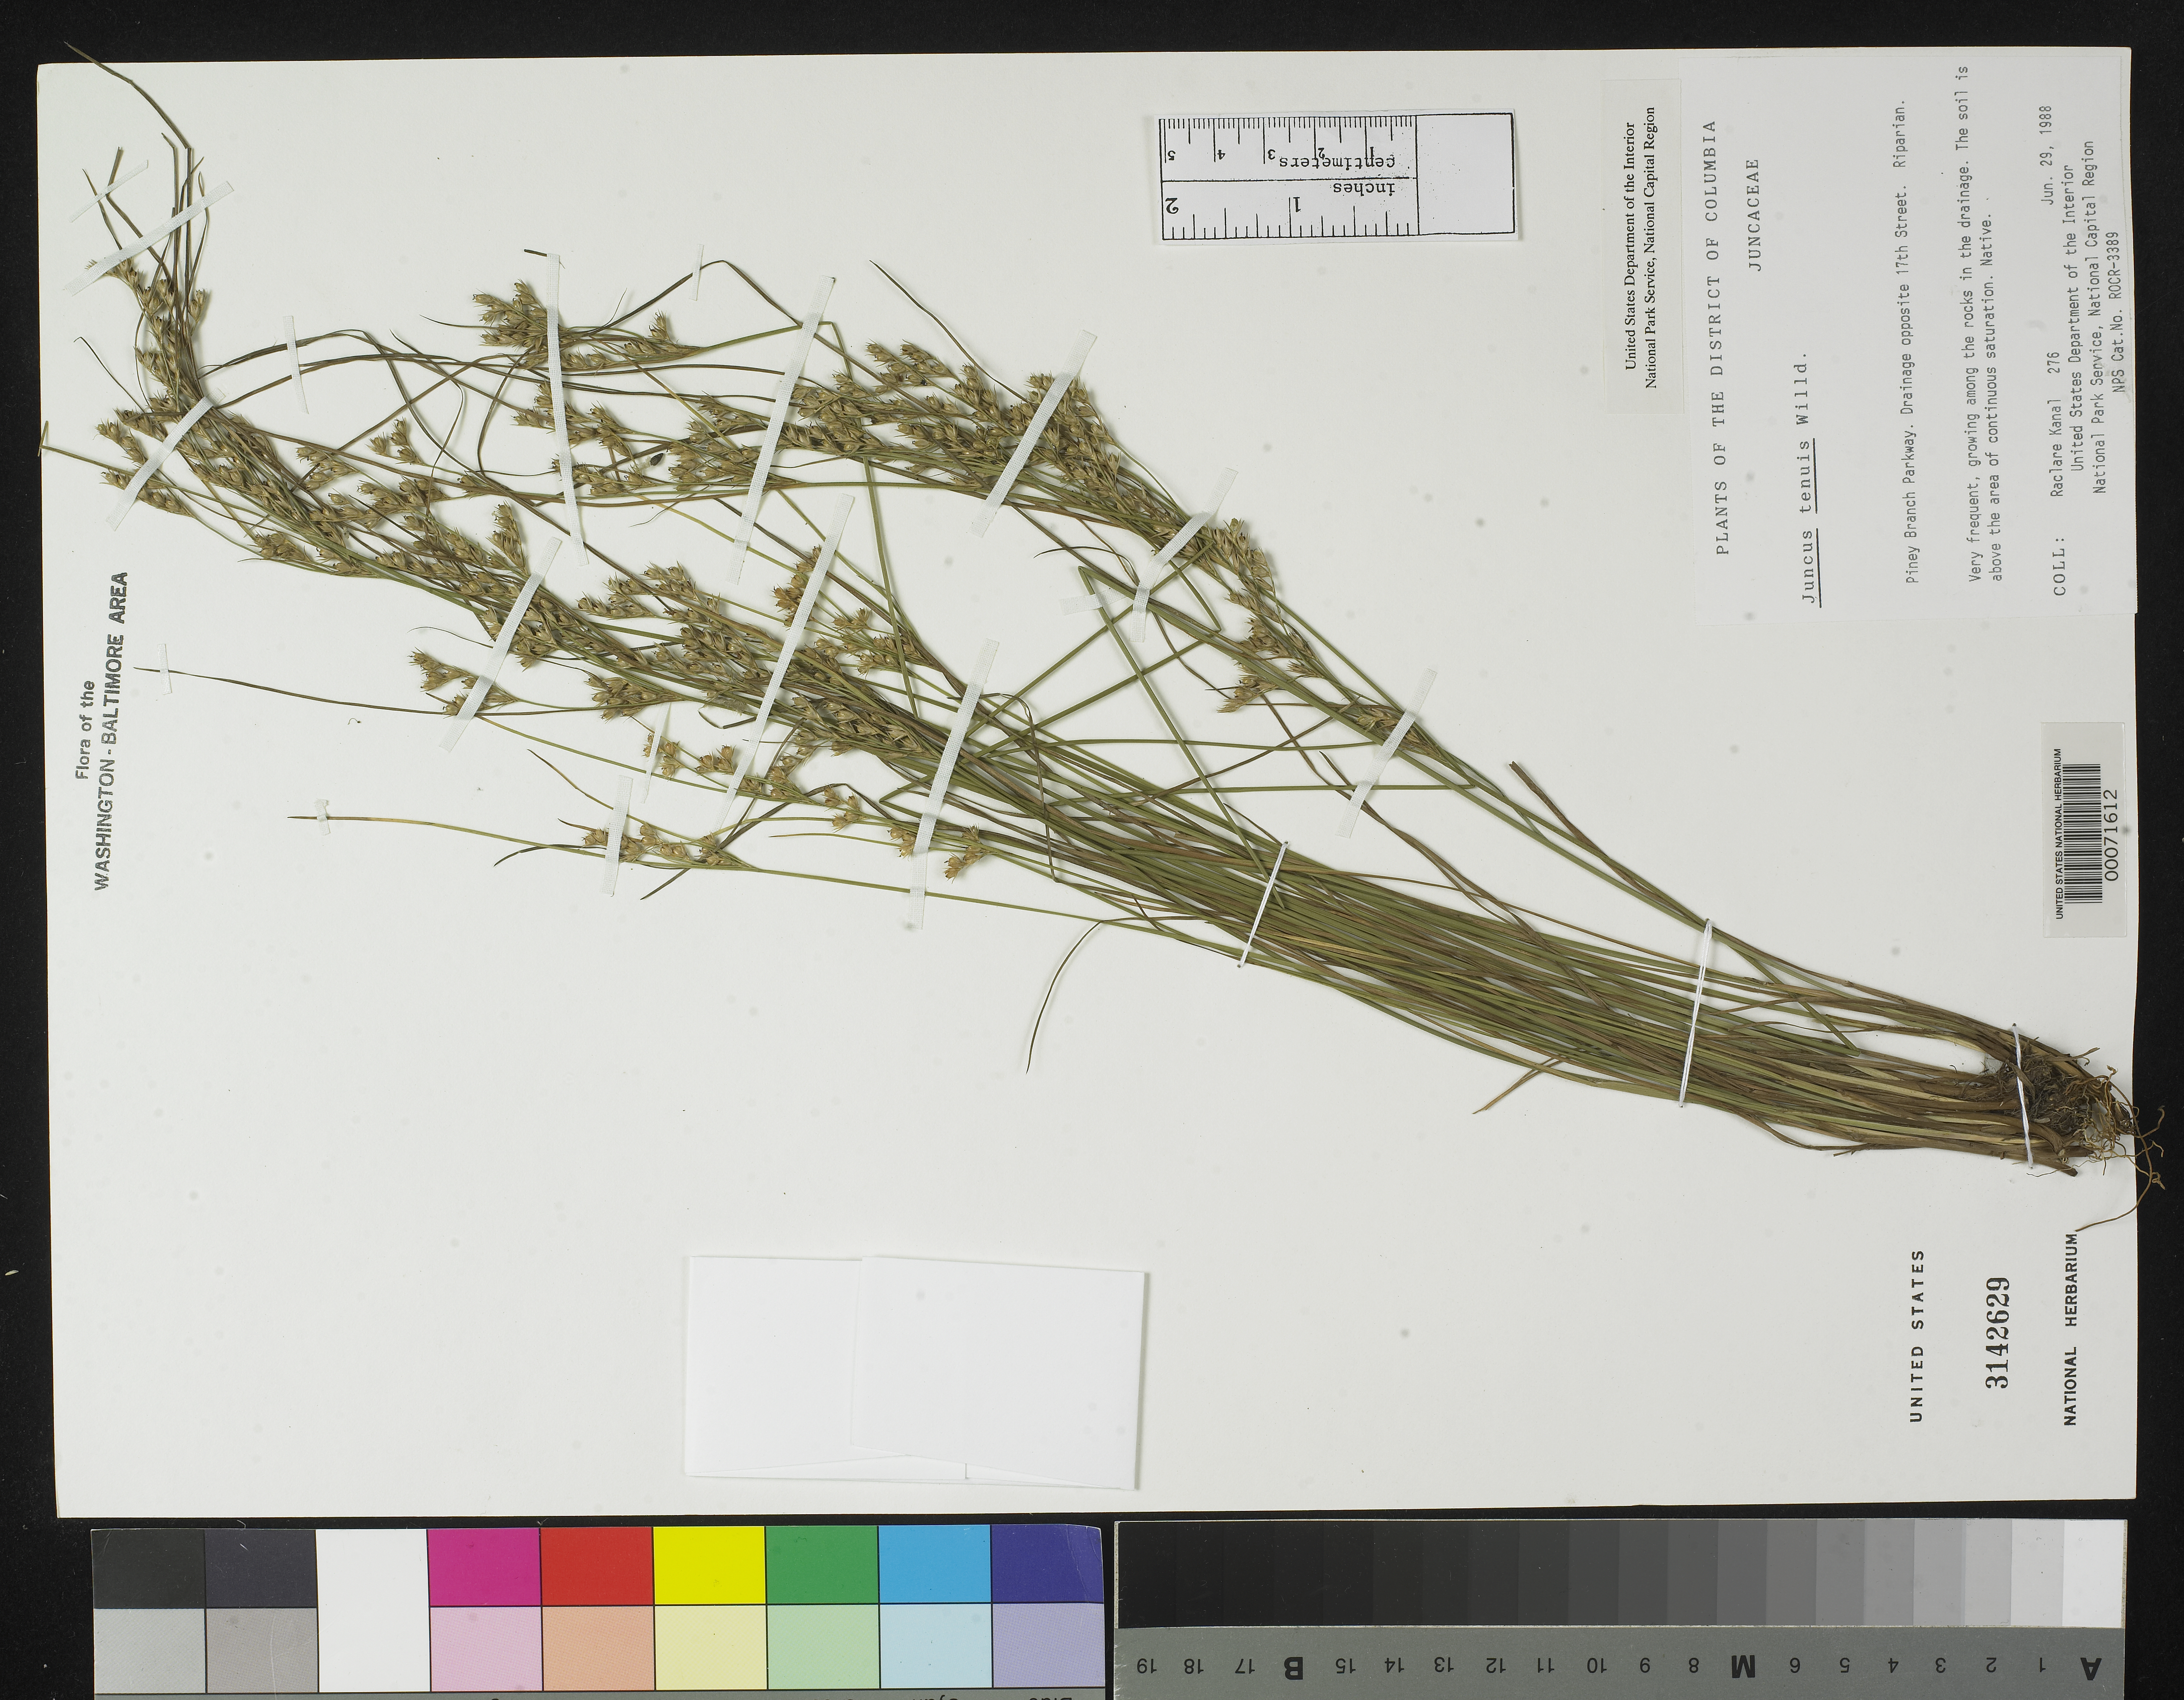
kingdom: Plantae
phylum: Tracheophyta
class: Liliopsida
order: Poales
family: Juncaceae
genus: Juncus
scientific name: Juncus tenuis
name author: Willd.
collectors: R. Kanal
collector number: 276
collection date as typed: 29 Jun 1988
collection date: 1988-06-29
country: United States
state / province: District of Columbia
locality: Piney Branch Parkway, opposite 17th Street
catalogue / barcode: US 3142629